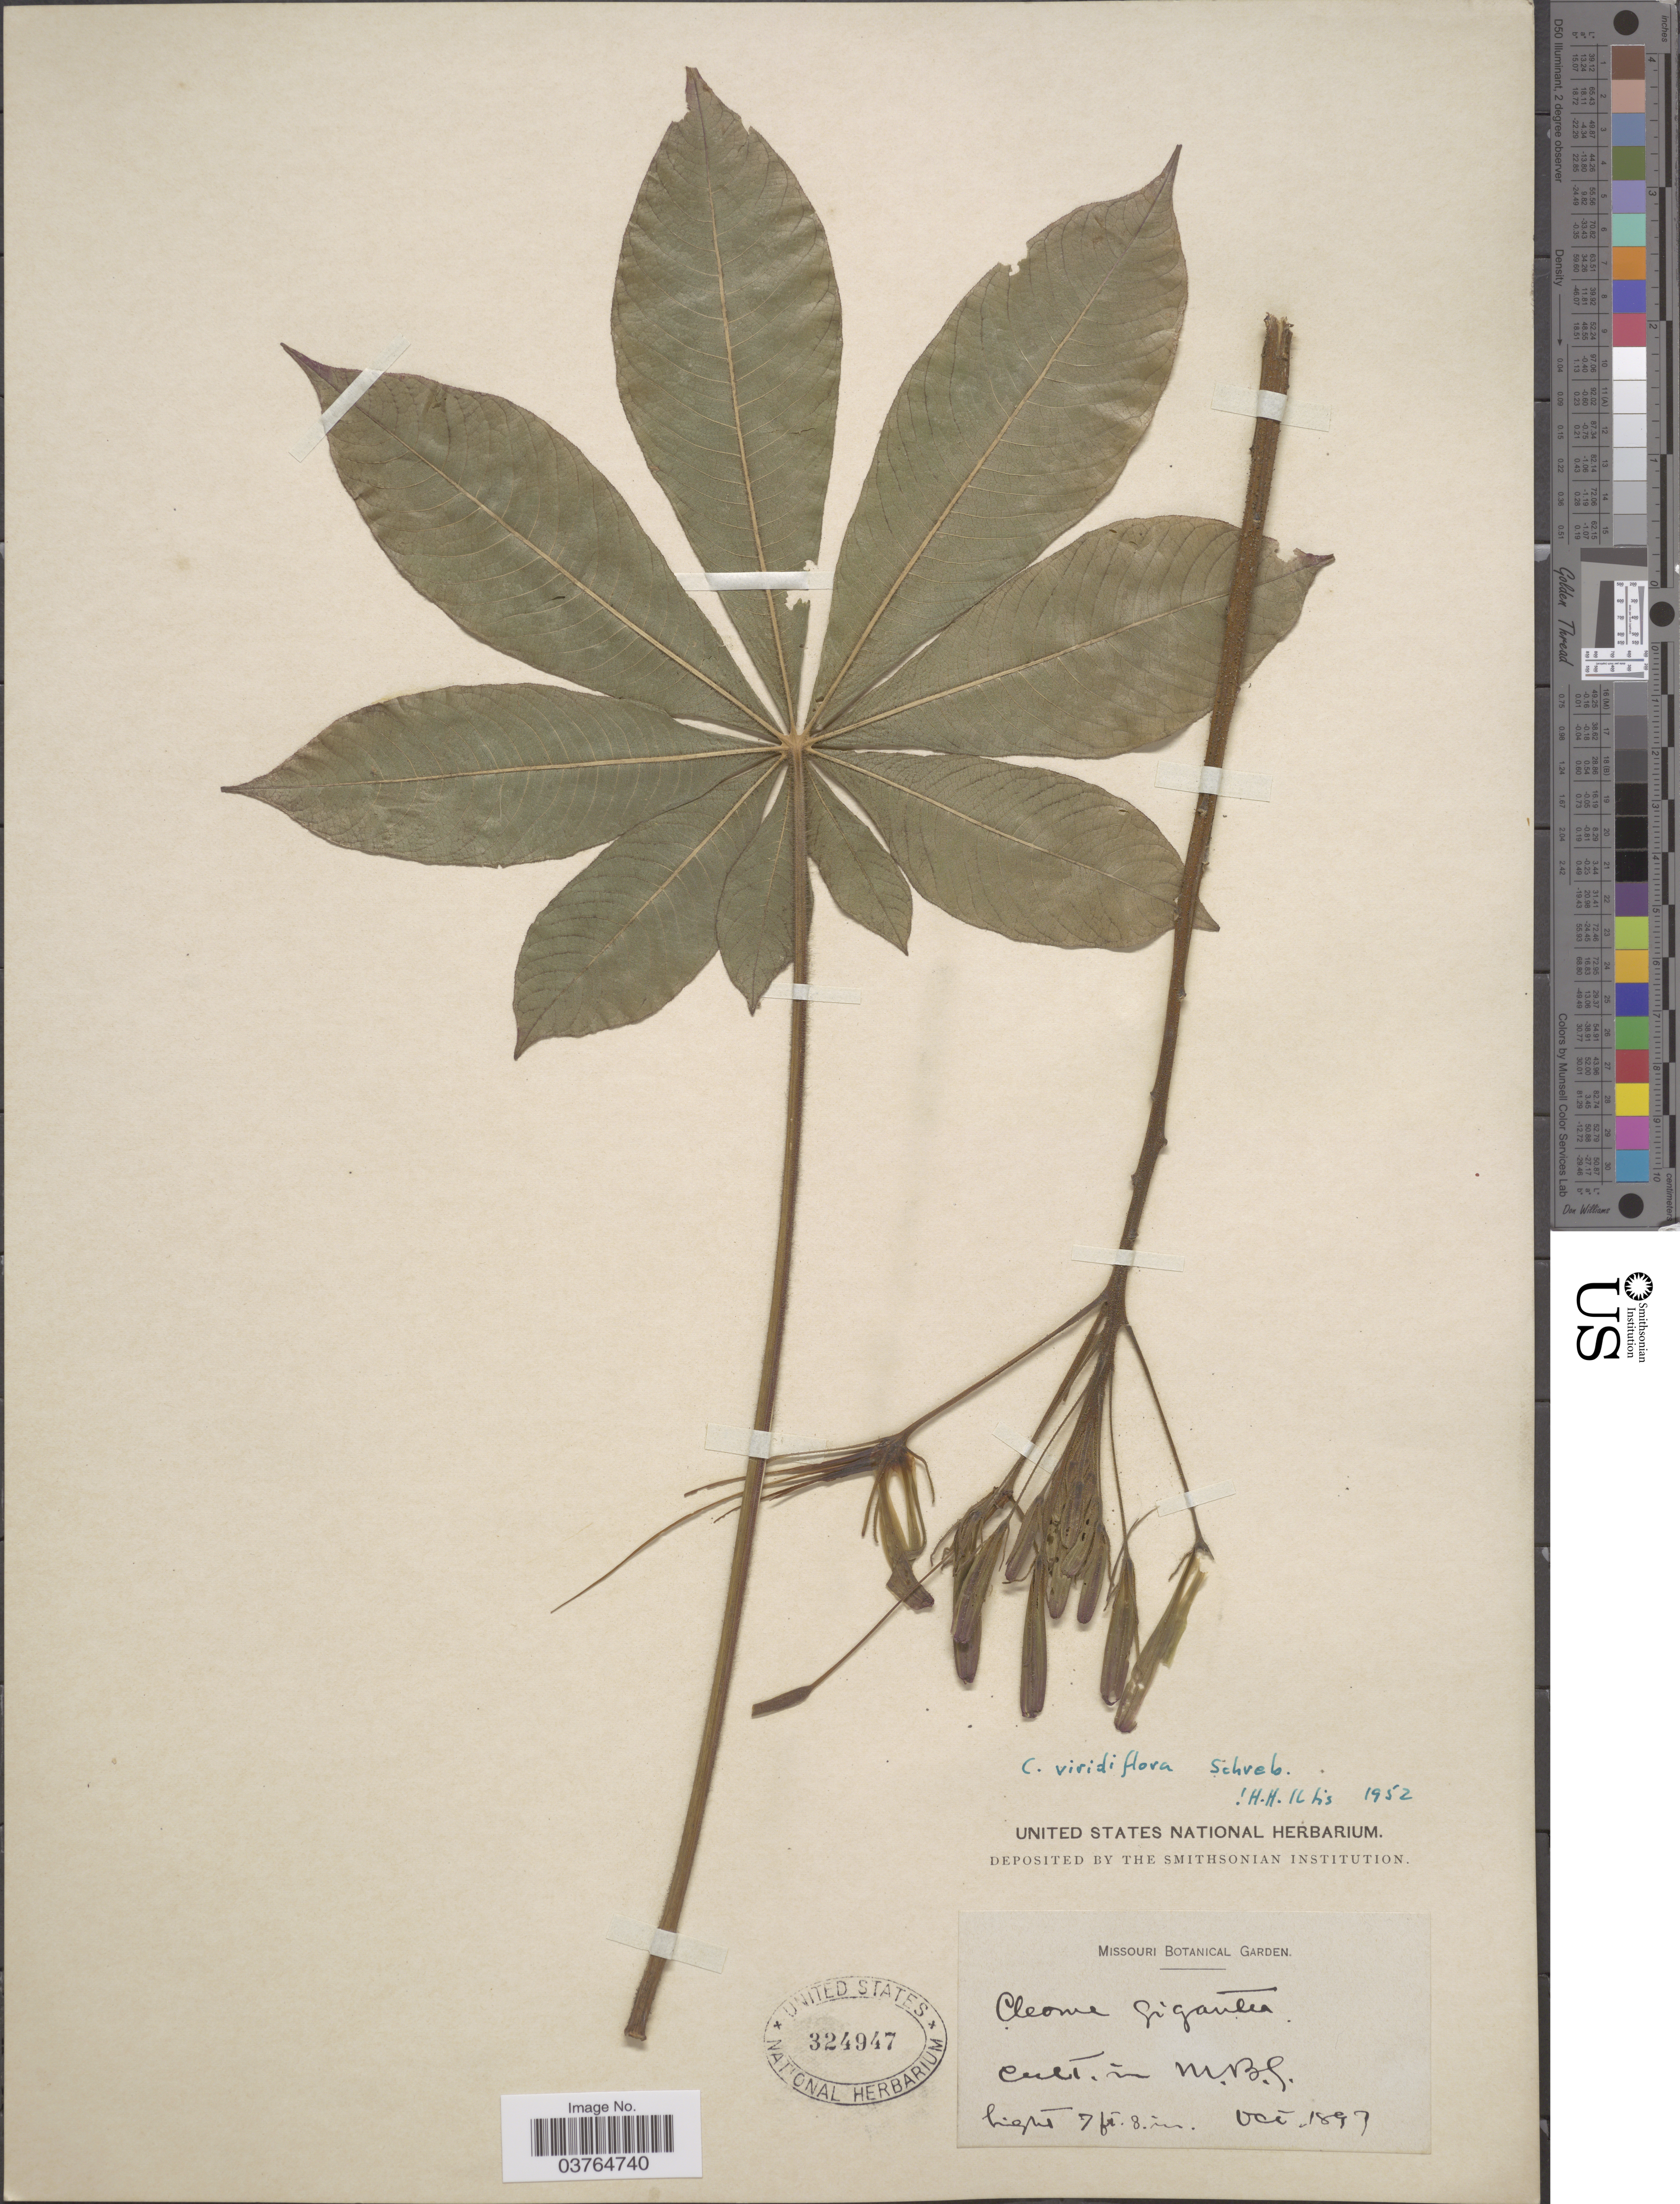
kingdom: Plantae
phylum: Tracheophyta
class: Magnoliopsida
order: Brassicales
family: Cleomaceae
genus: Melidiscus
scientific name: Melidiscus gigantea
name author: (L.) Raf.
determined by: Strong, Mark T., (BOT), Smithsonian Institution - National Museum of Natural History (UNITED STATES)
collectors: ex herb. United States National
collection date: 1897-10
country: United States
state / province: Missouri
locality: Cult. in M.B.G.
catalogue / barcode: US 324947